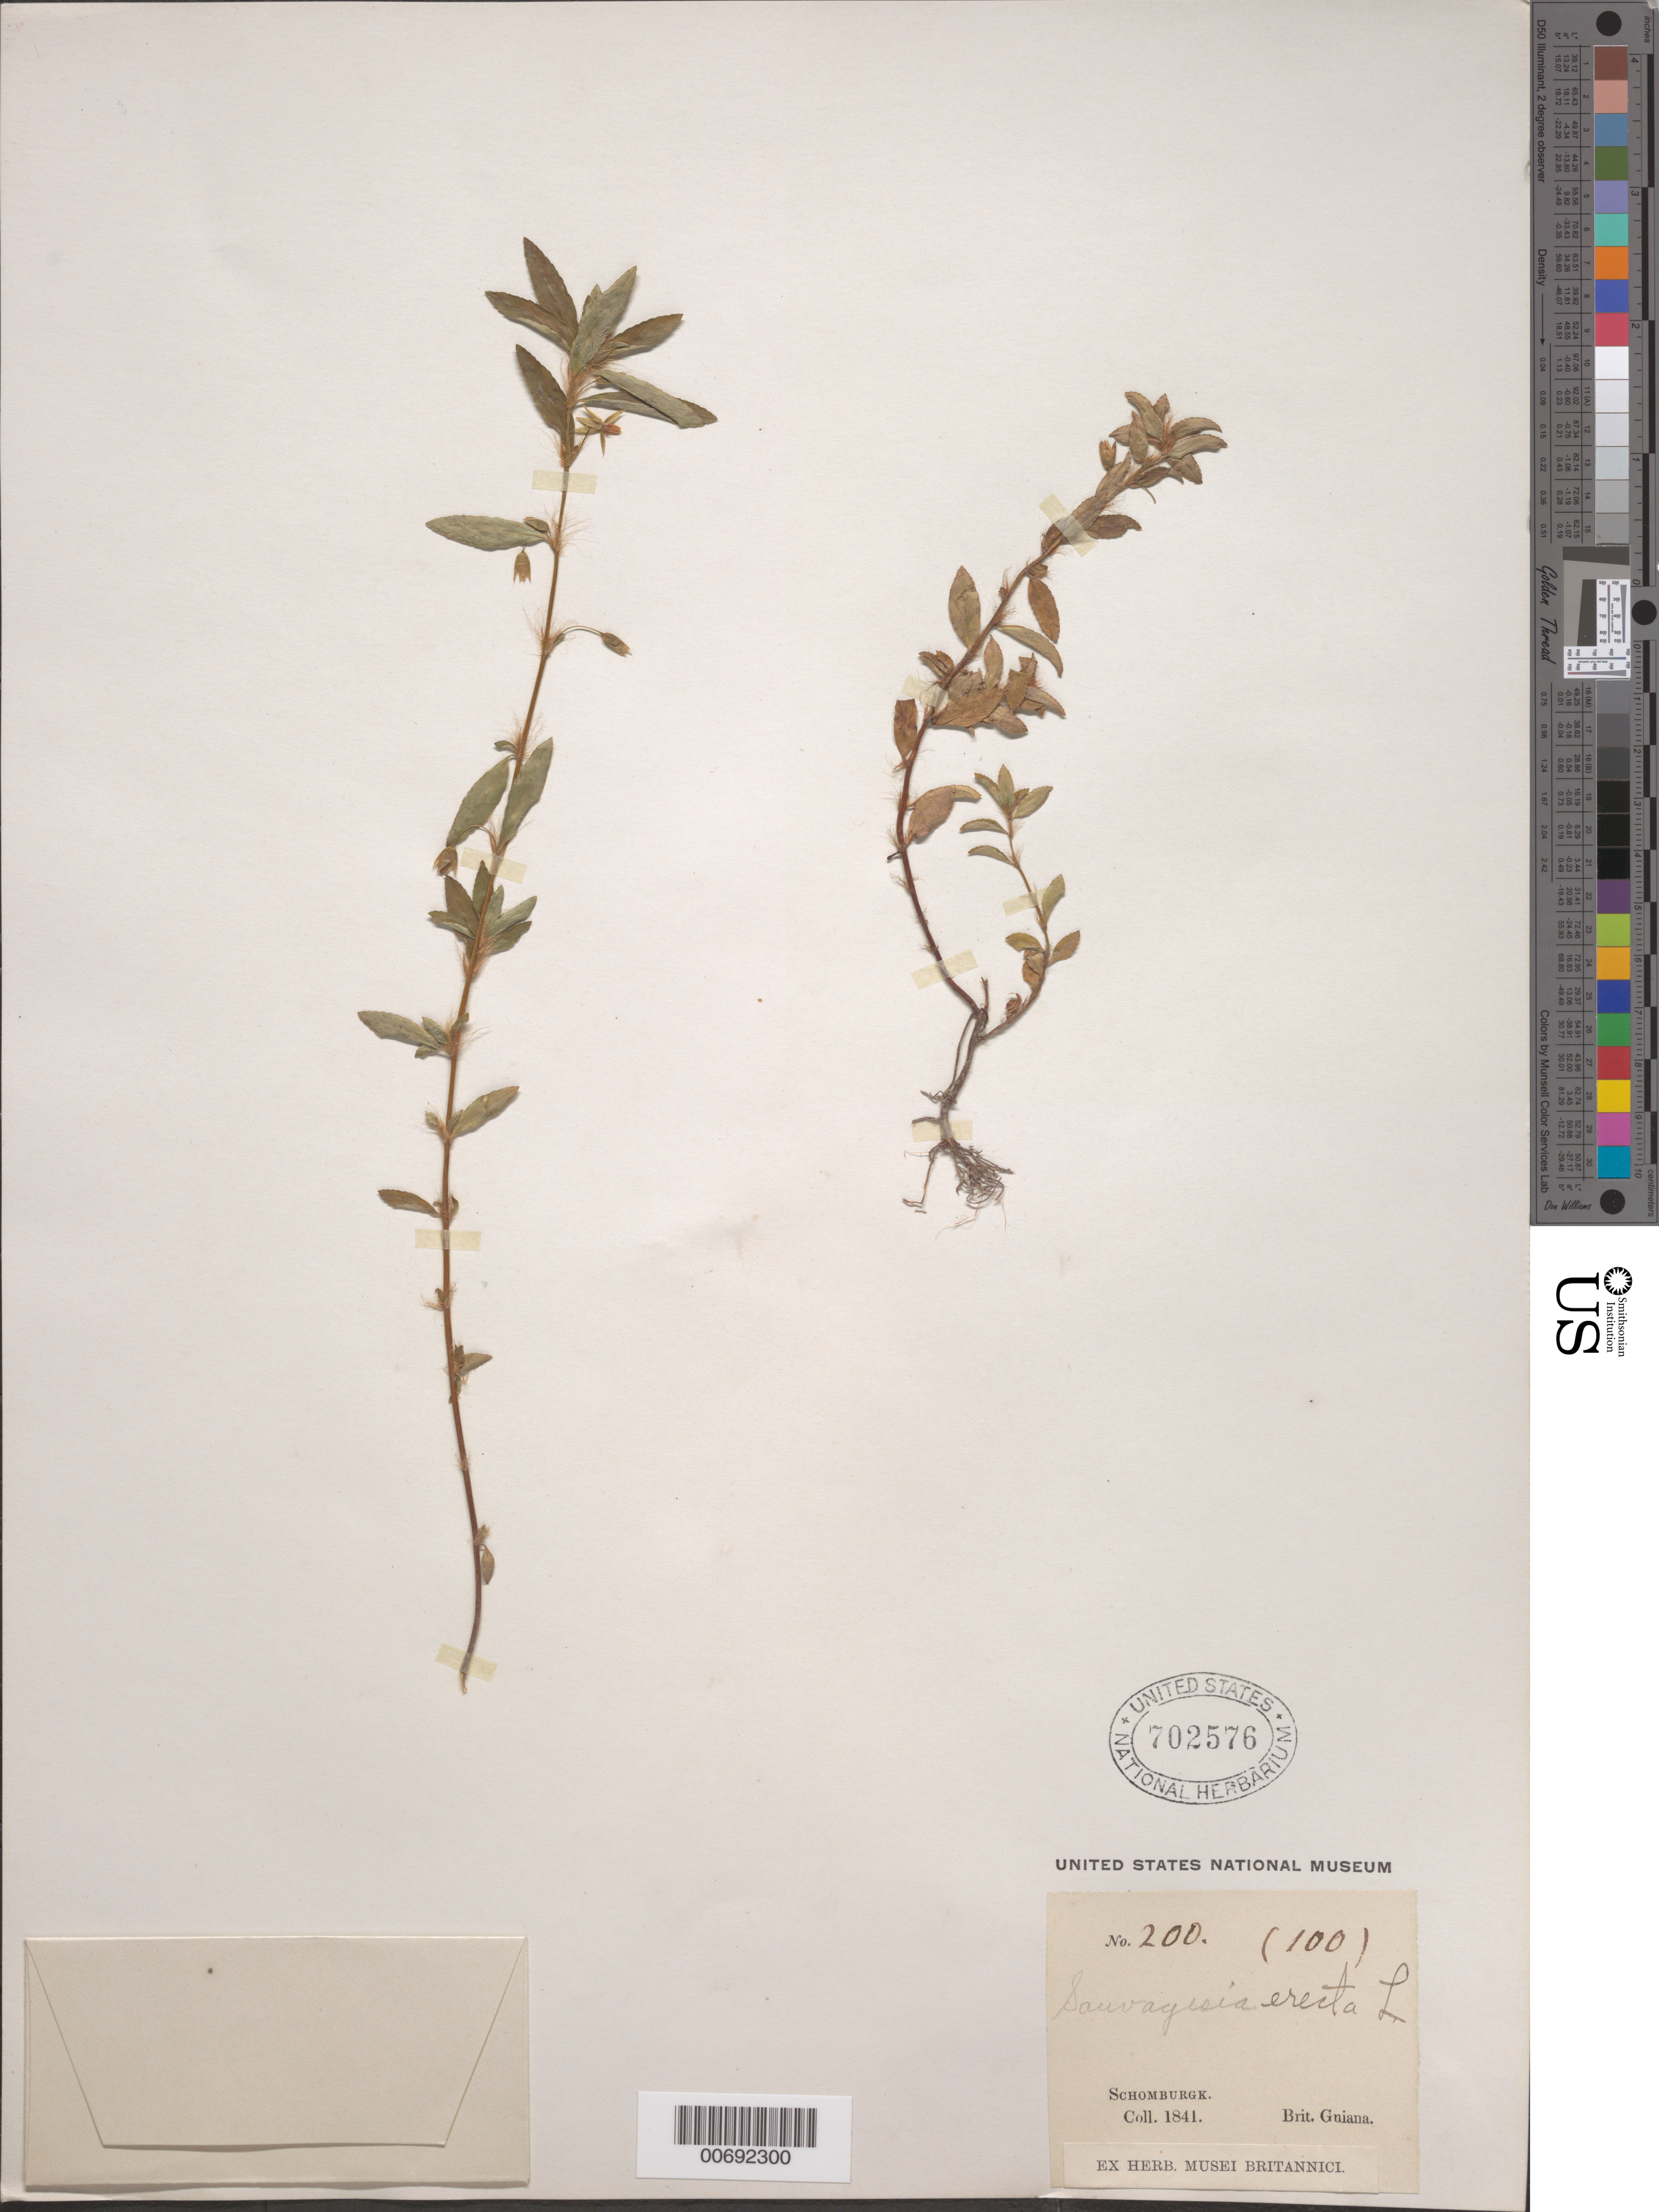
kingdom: Plantae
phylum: Tracheophyta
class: Magnoliopsida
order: Malpighiales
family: Ochnaceae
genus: Sauvagesia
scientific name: Sauvagesia erecta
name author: L.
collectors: R. H. Schomburgk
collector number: II 200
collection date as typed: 1841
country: Guyana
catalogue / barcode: US 702576